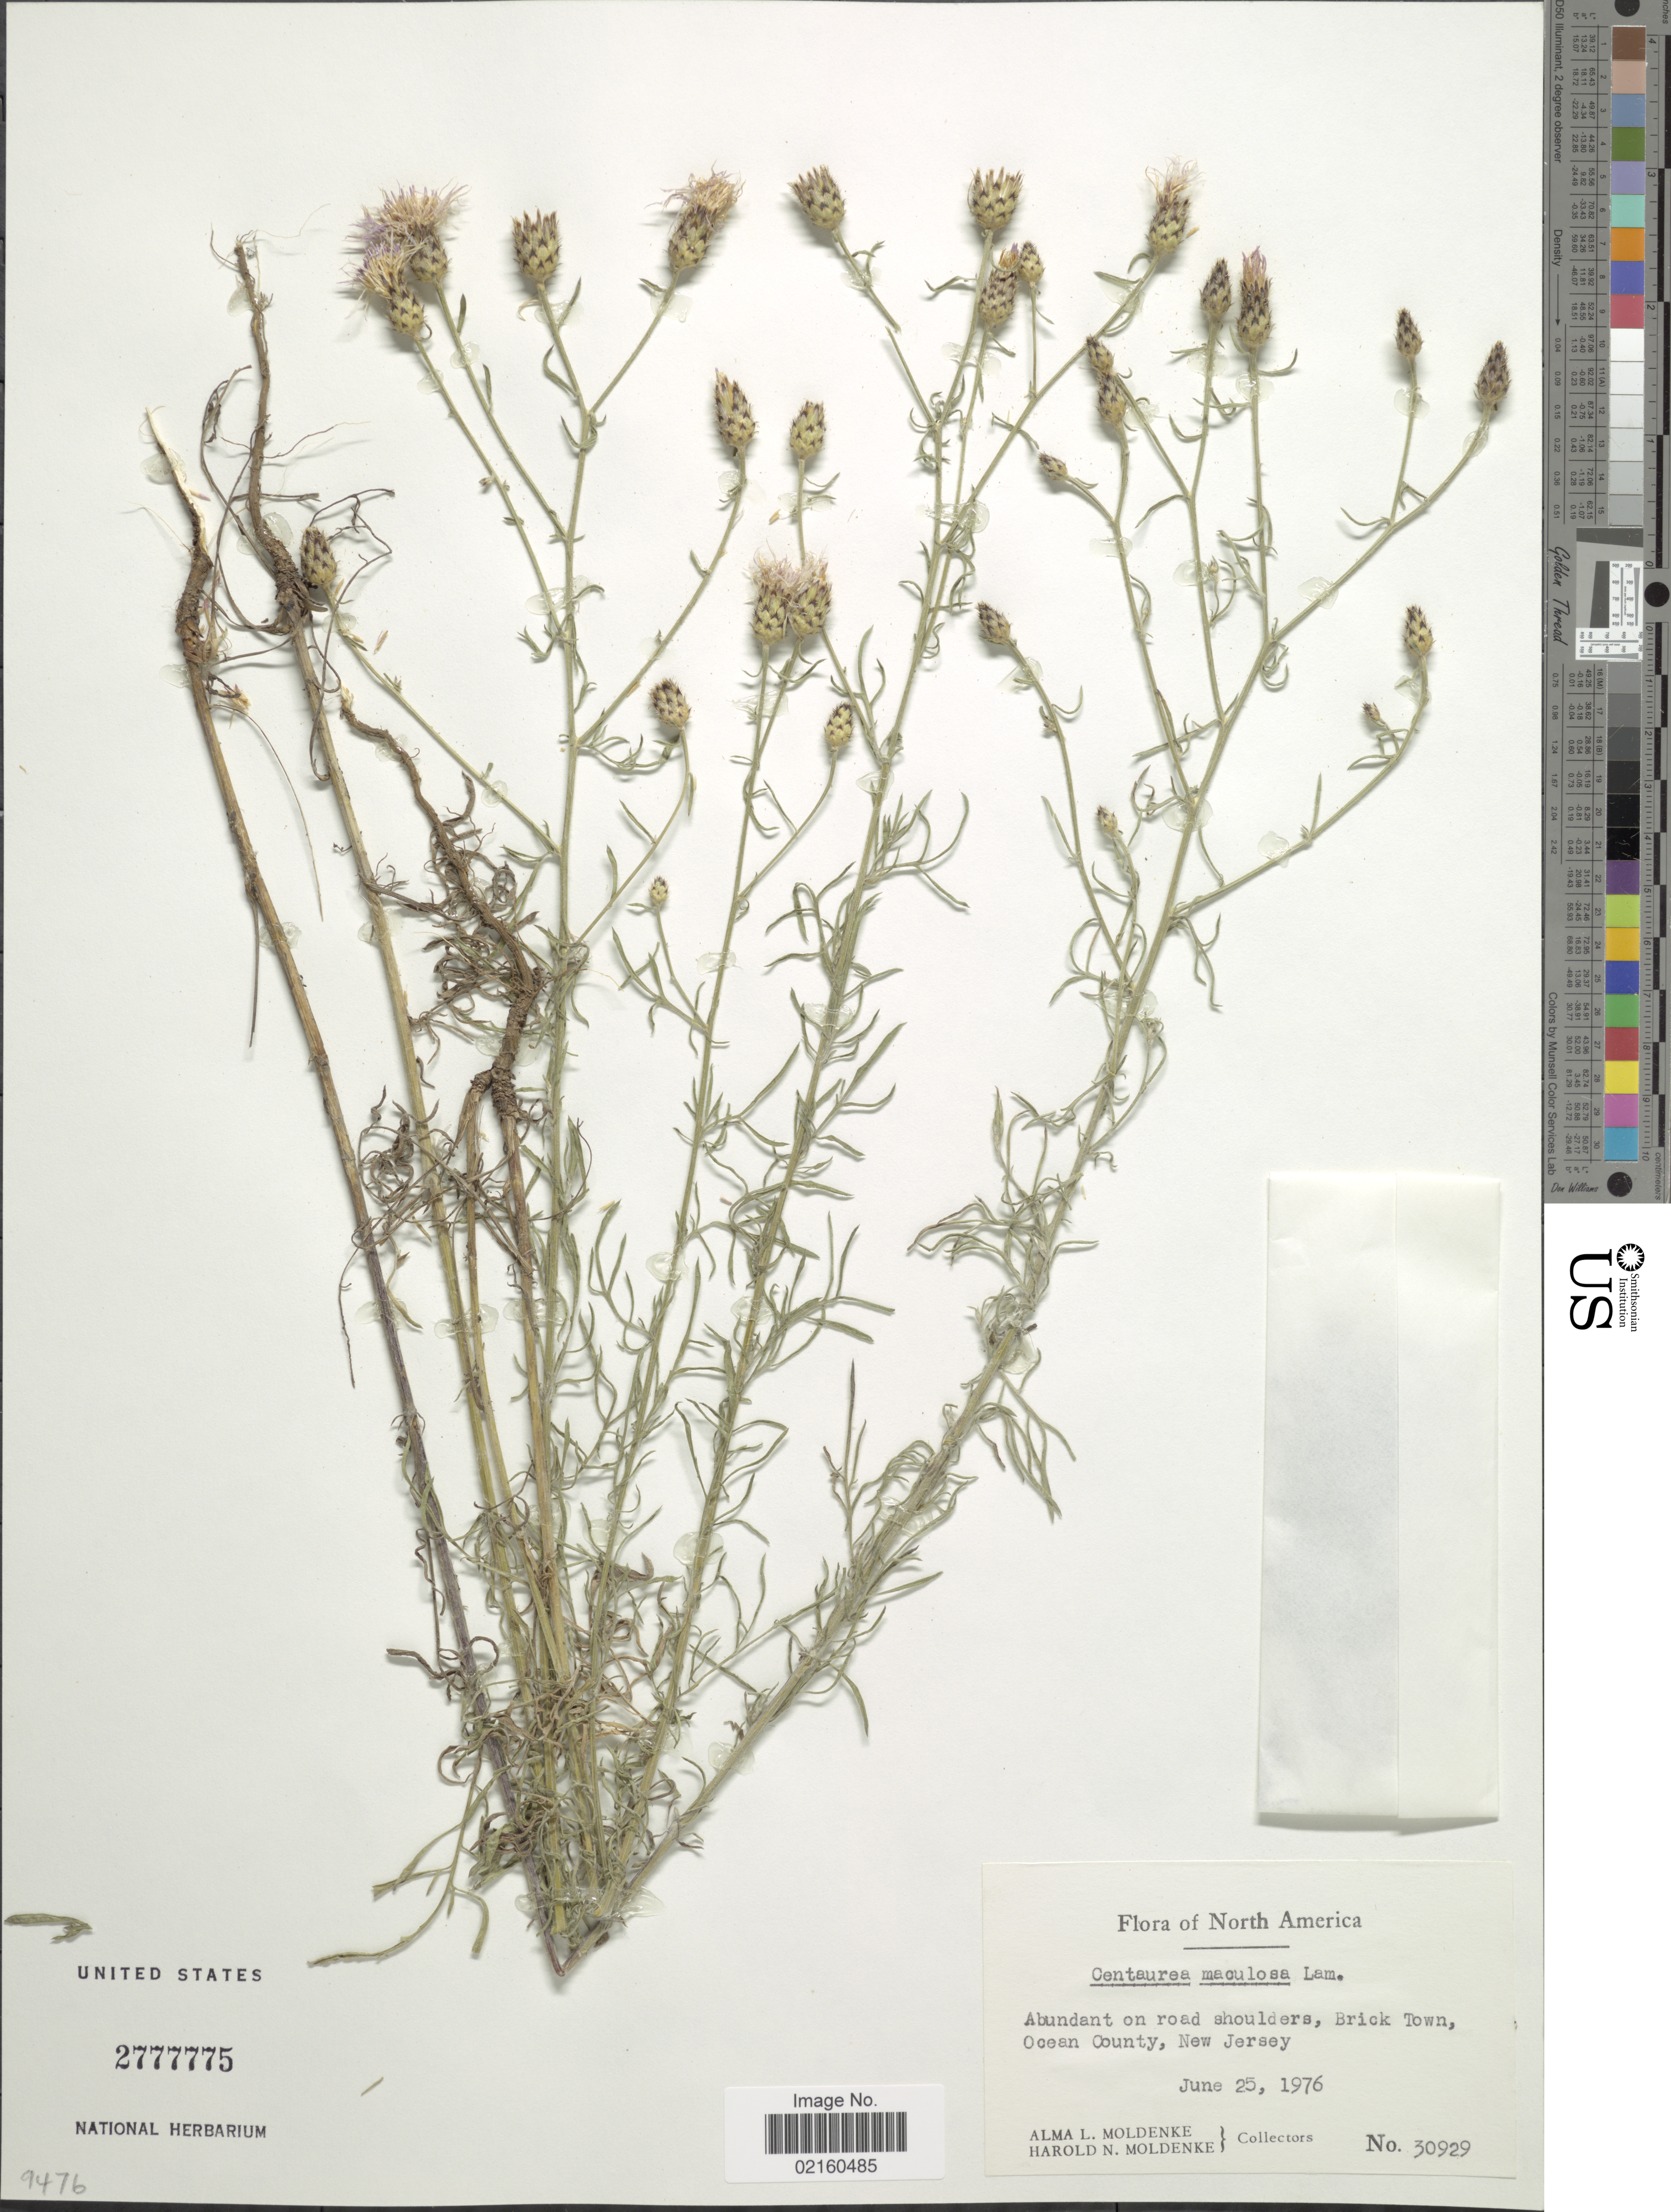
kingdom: Plantae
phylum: Tracheophyta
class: Magnoliopsida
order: Asterales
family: Asteraceae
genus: Centaurea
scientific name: Centaurea stoebe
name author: L.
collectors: A. L. Moldenke & H. N. Moldenke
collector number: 30929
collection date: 1976-06-25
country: United States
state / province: New Jersey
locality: North America, Brick Town, Ocean County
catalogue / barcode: US 2777775